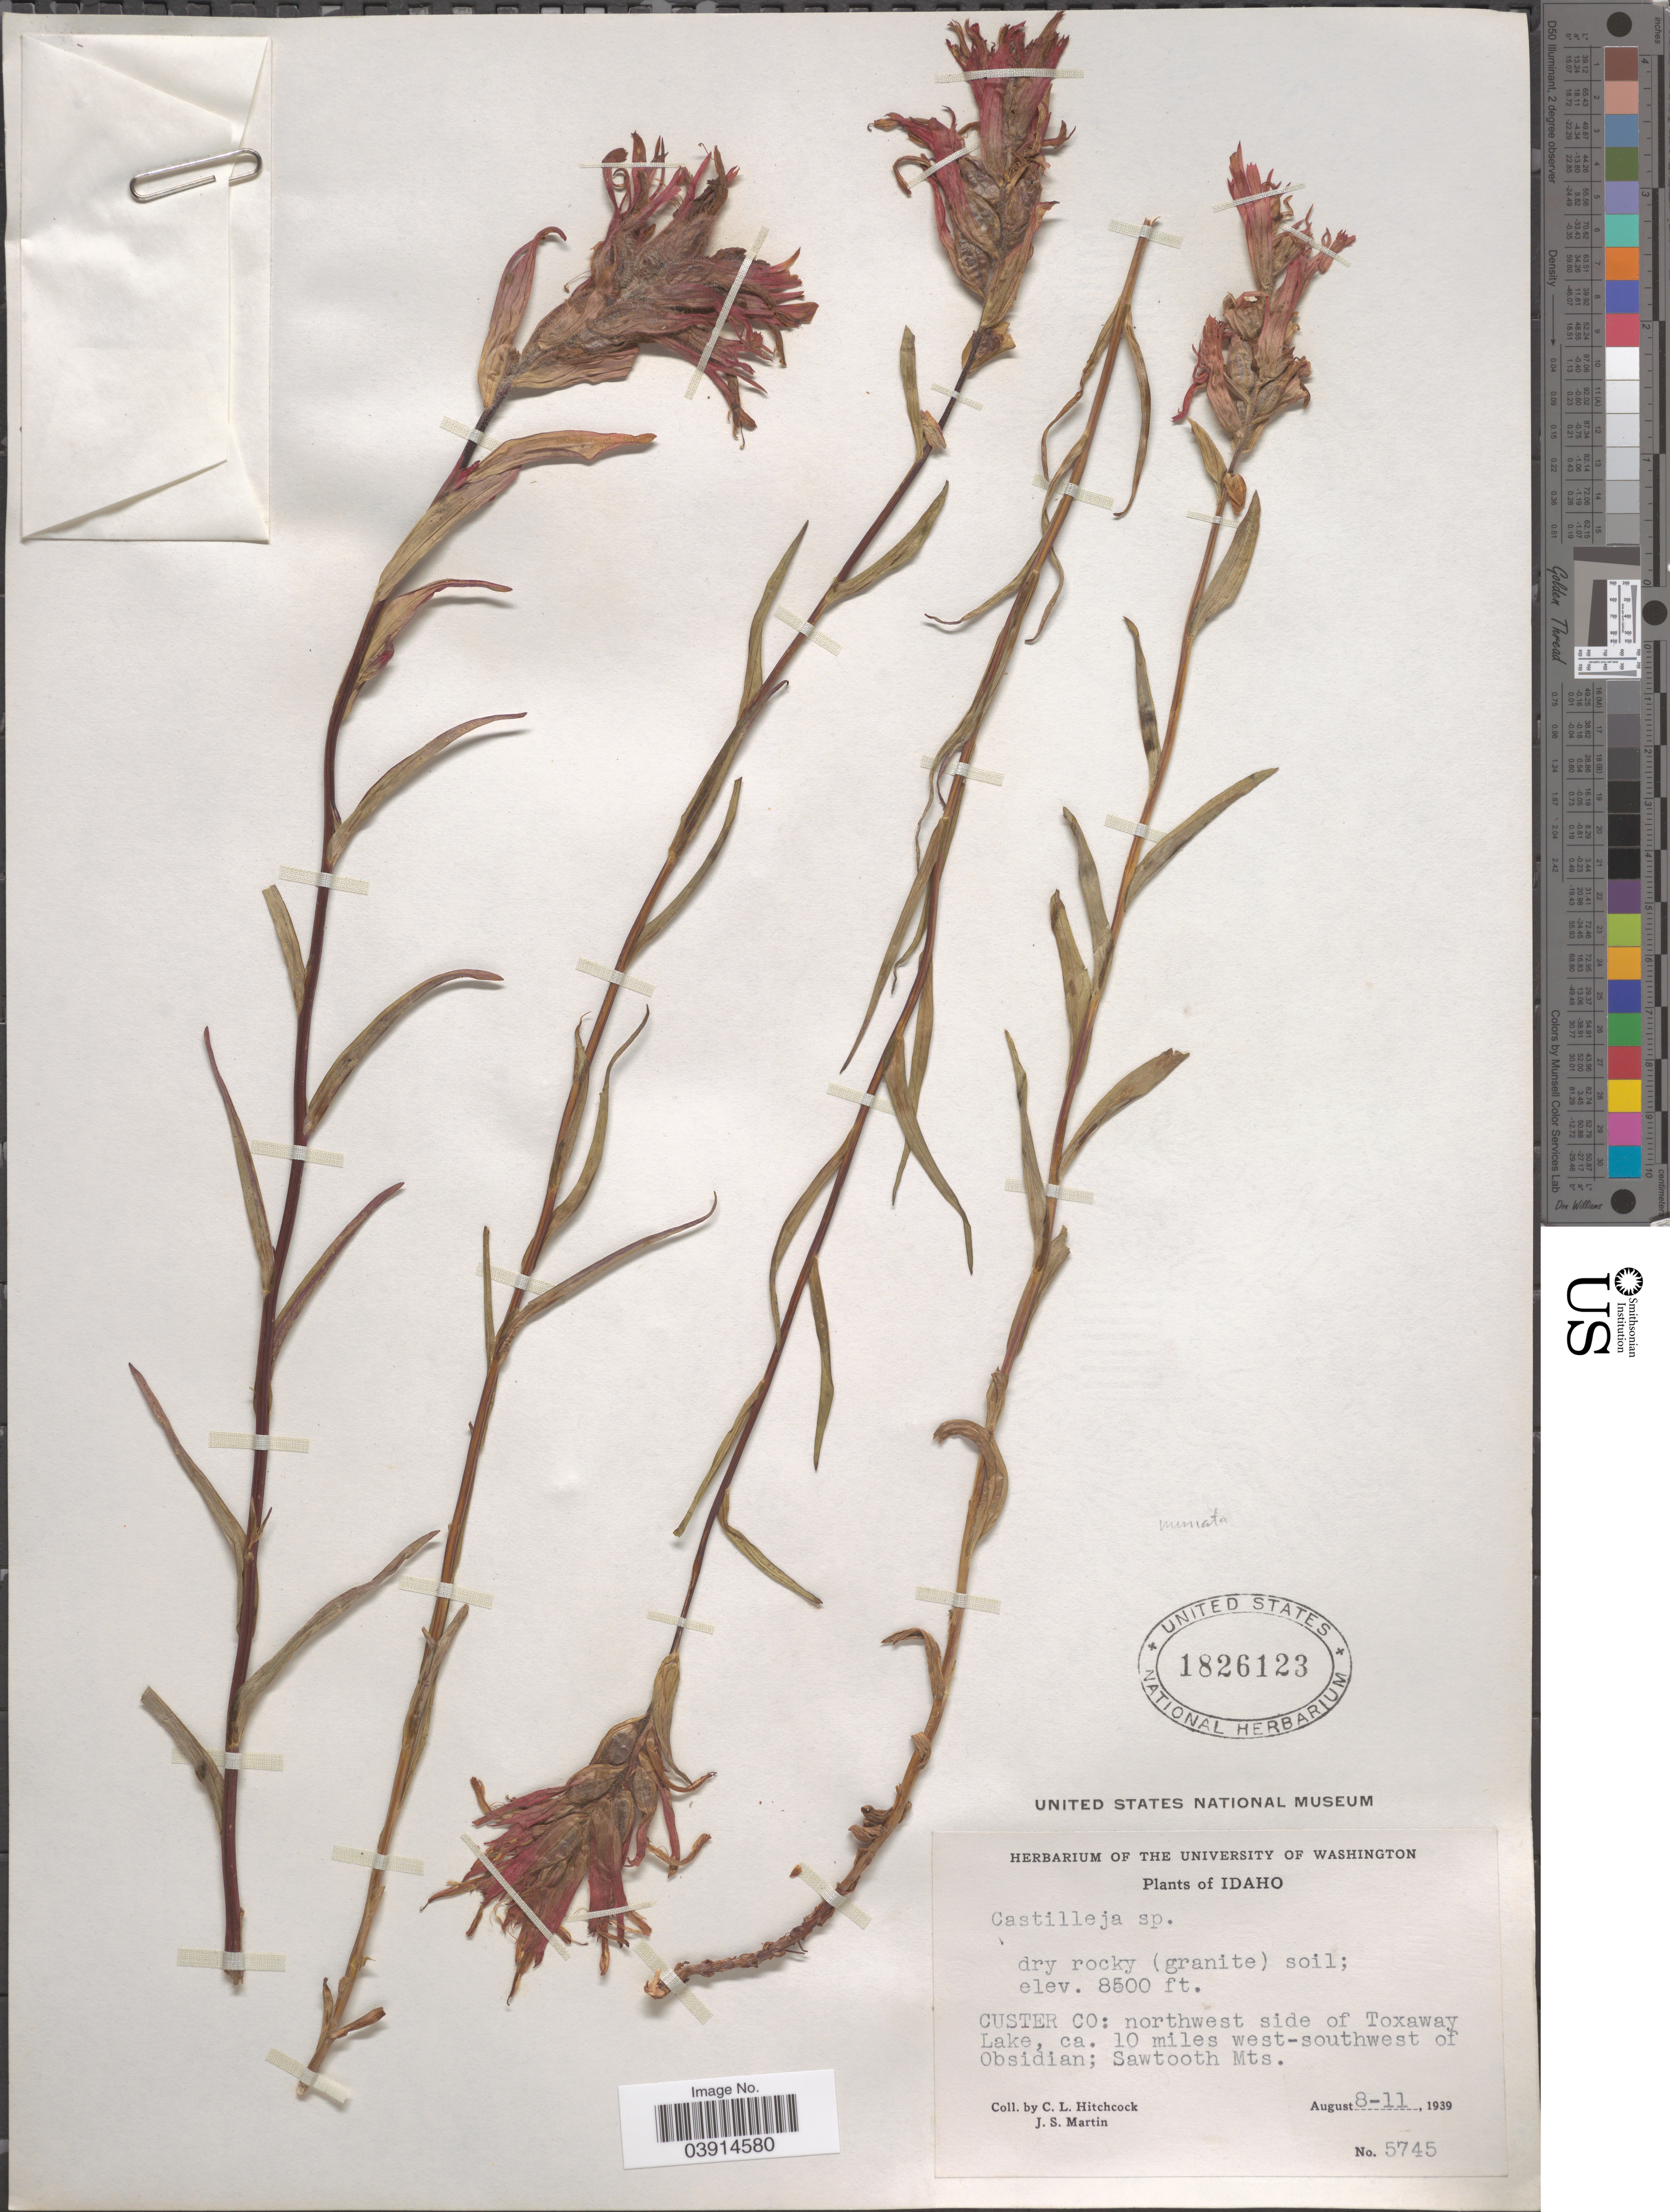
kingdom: Plantae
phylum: Tracheophyta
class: Magnoliopsida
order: Lamiales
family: Orobanchaceae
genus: Castilleja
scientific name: Castilleja sp.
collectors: C. L. Hitchcock & J. S. Martin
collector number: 5745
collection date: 1939-08-08/1939-08-11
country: United States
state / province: Idaho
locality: Custer Co: northwest side of Toxaway Lake, ca. 10 miles west-southwest of Obsidian; Sawtooth Mts.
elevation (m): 2591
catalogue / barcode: US 1826123